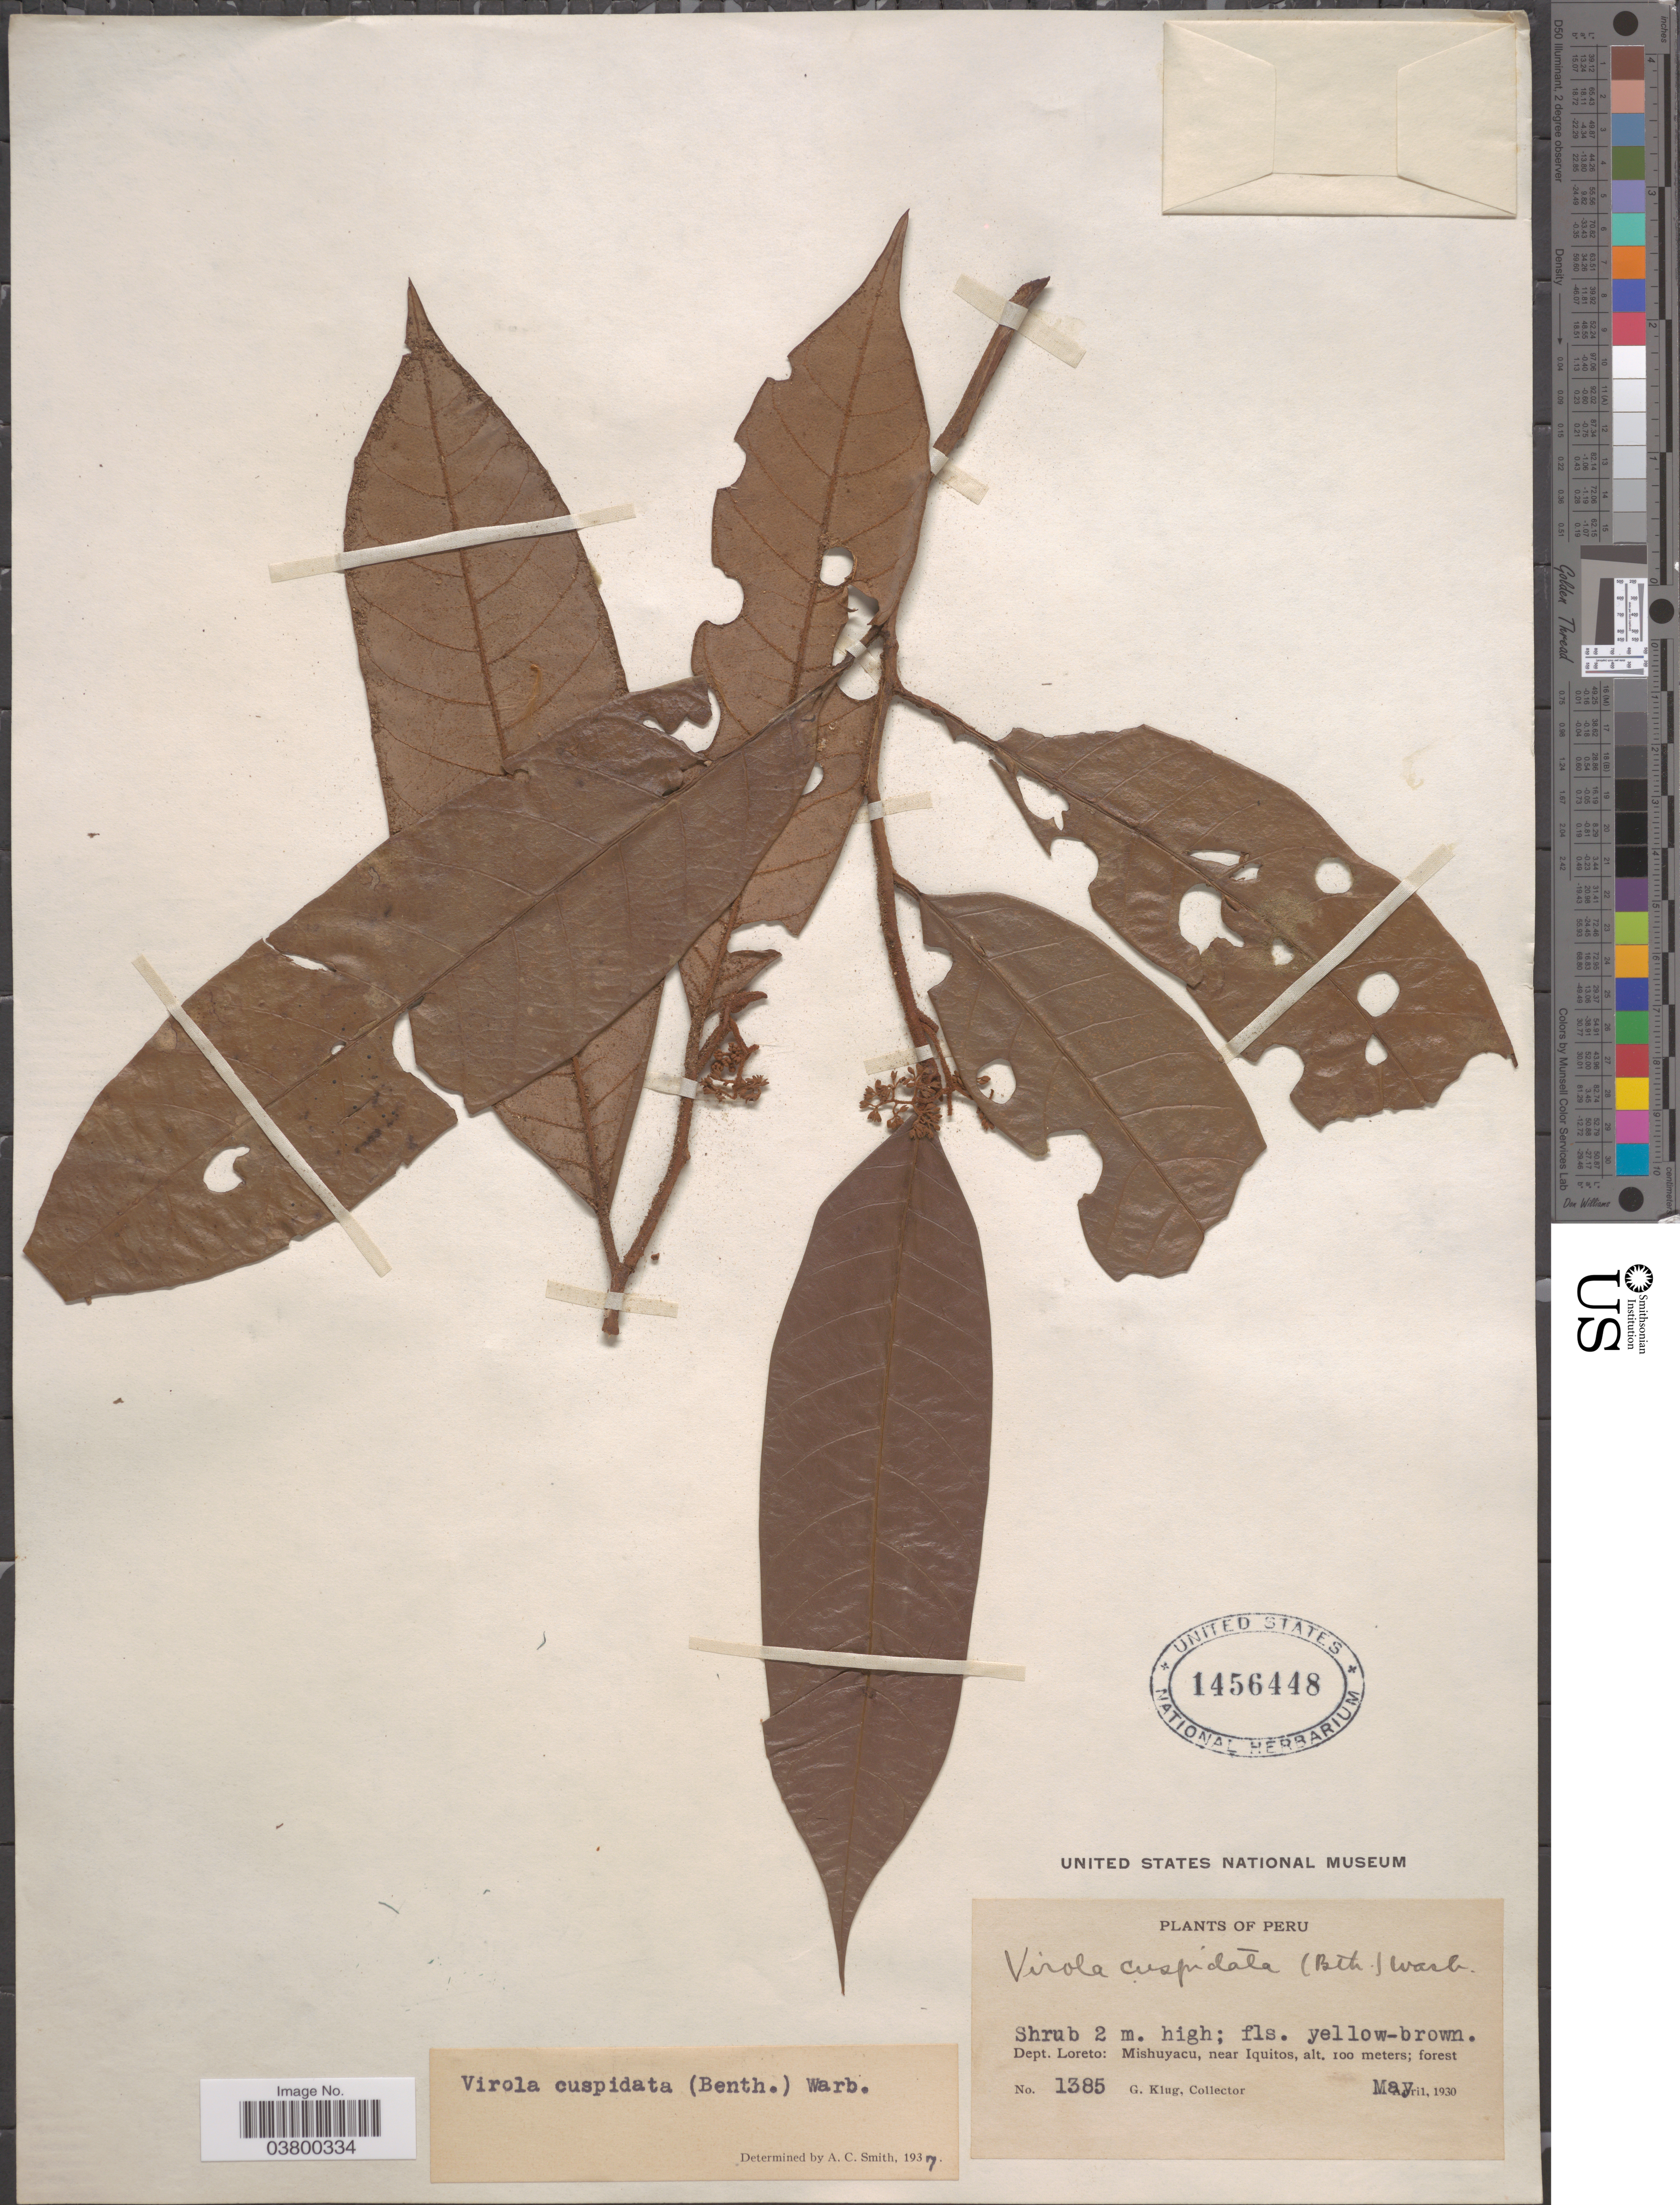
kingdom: Plantae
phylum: Tracheophyta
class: Magnoliopsida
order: Magnoliales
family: Myristicaceae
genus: Virola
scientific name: Virola elongata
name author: (Benth.) Warb.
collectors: G. Klug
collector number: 1385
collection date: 1930-05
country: Peru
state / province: Loreto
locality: Dept. Loreto: Mishuyacu, near Iquitos.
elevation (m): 100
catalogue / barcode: US 1456448